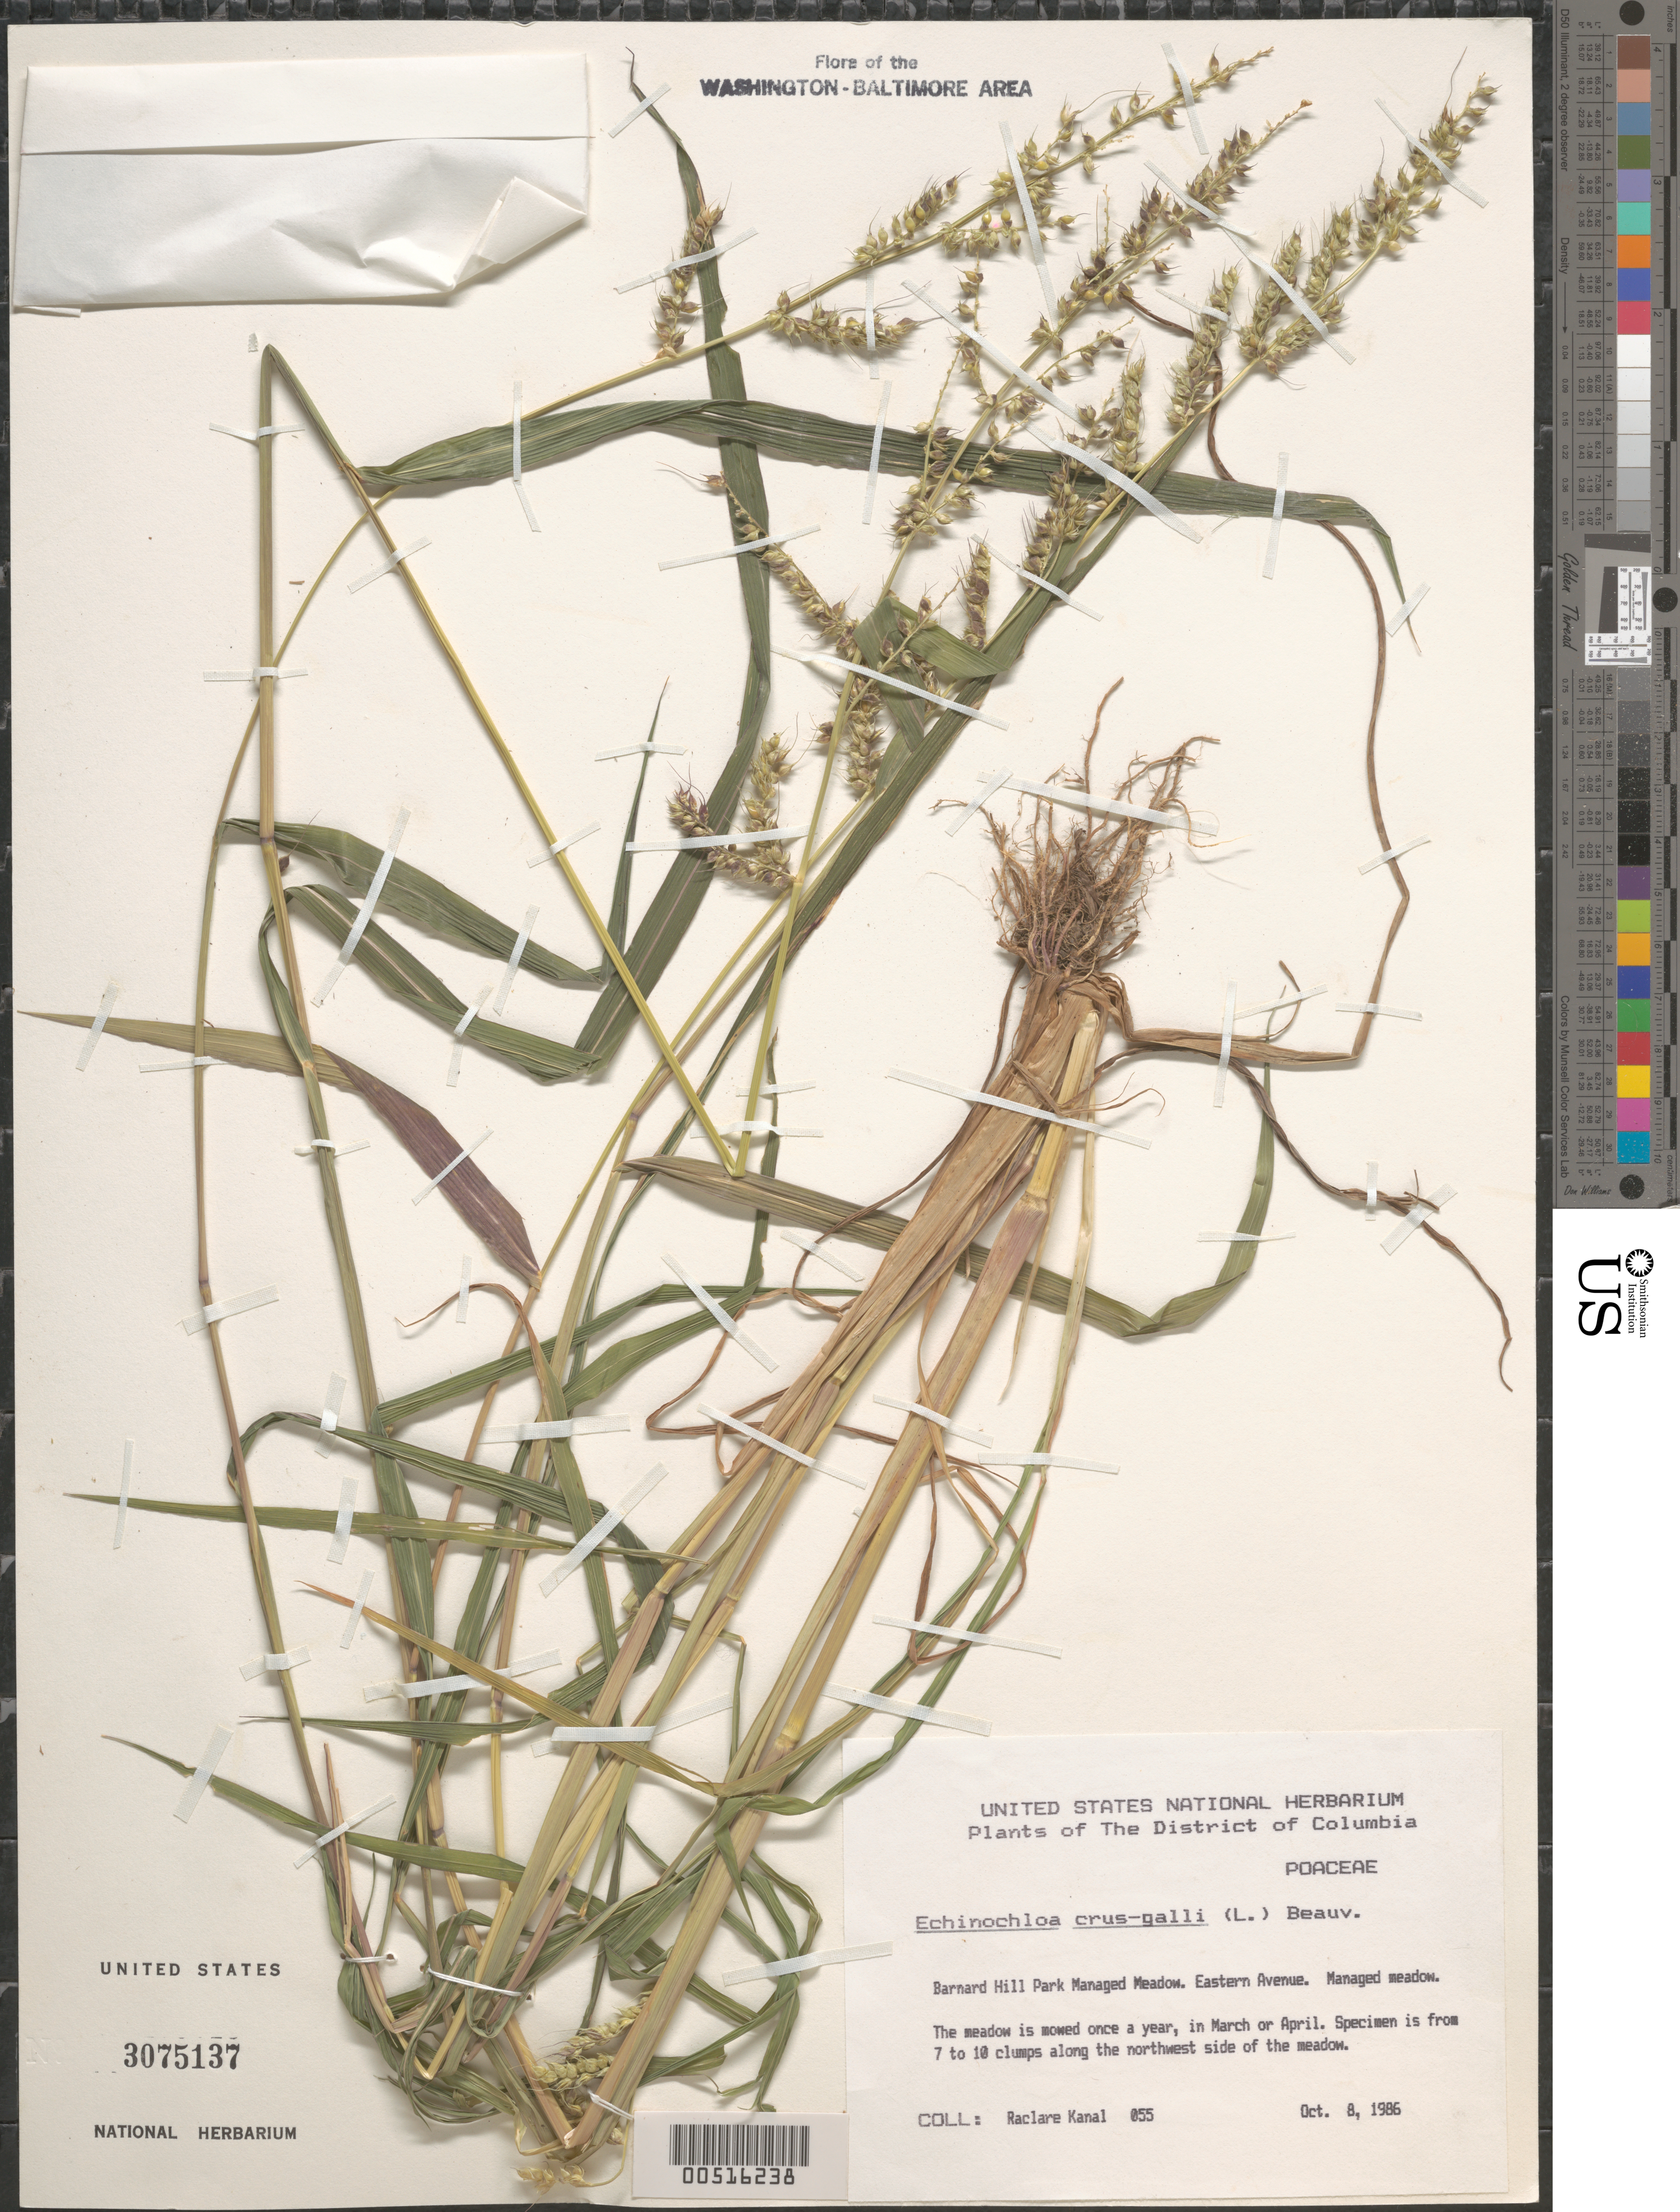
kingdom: Plantae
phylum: Tracheophyta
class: Liliopsida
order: Poales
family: Poaceae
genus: Echinochloa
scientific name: Echinochloa crus-galli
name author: (L.) P. Beauv.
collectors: R. Kanal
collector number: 055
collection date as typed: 08 Oct 1986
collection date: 1986-10-08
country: United States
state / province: District of Columbia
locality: Barnard Hill Park, Eastern Ave.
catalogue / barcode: US 3075137